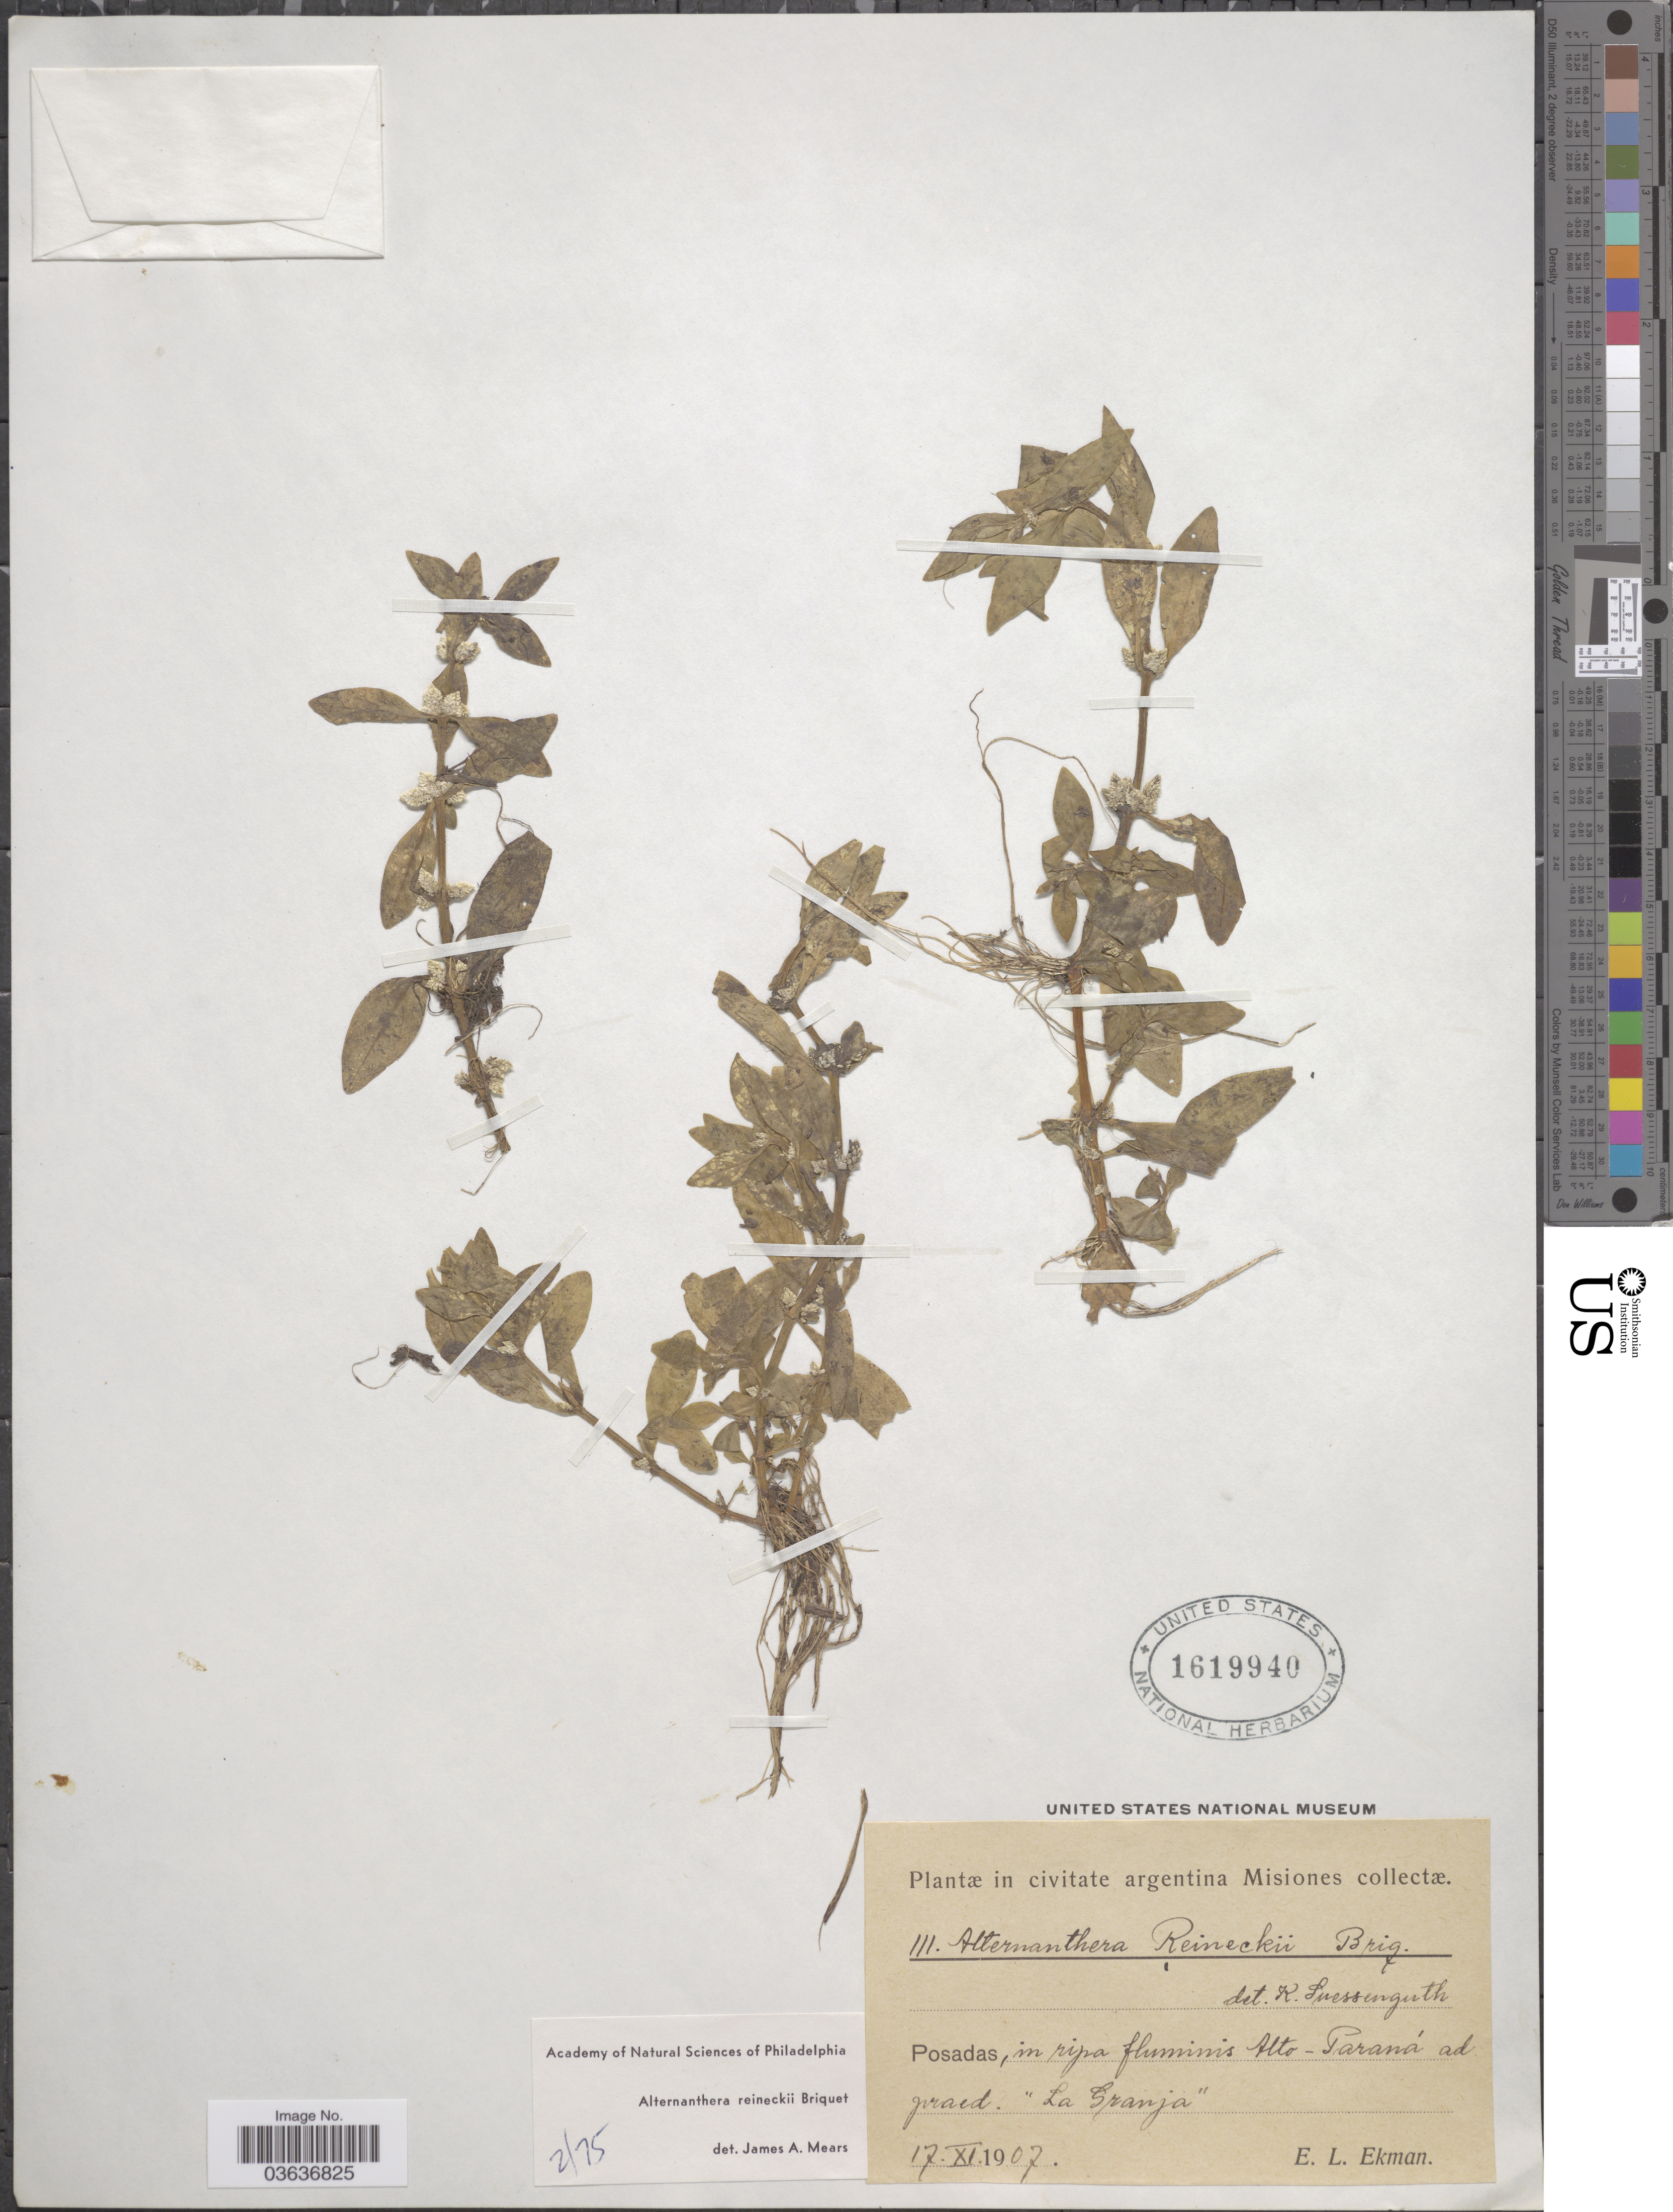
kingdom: Plantae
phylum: Tracheophyta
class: Magnoliopsida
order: Caryophyllales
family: Amaranthaceae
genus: Alternanthera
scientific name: Alternanthera reineckii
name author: Briq.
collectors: E. L. Ekman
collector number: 111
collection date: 1907-11-17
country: Argentina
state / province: Misiones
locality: Posadas, in ripa fluminis Alto-Paraná ad praed. "La Granja".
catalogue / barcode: US 1619940